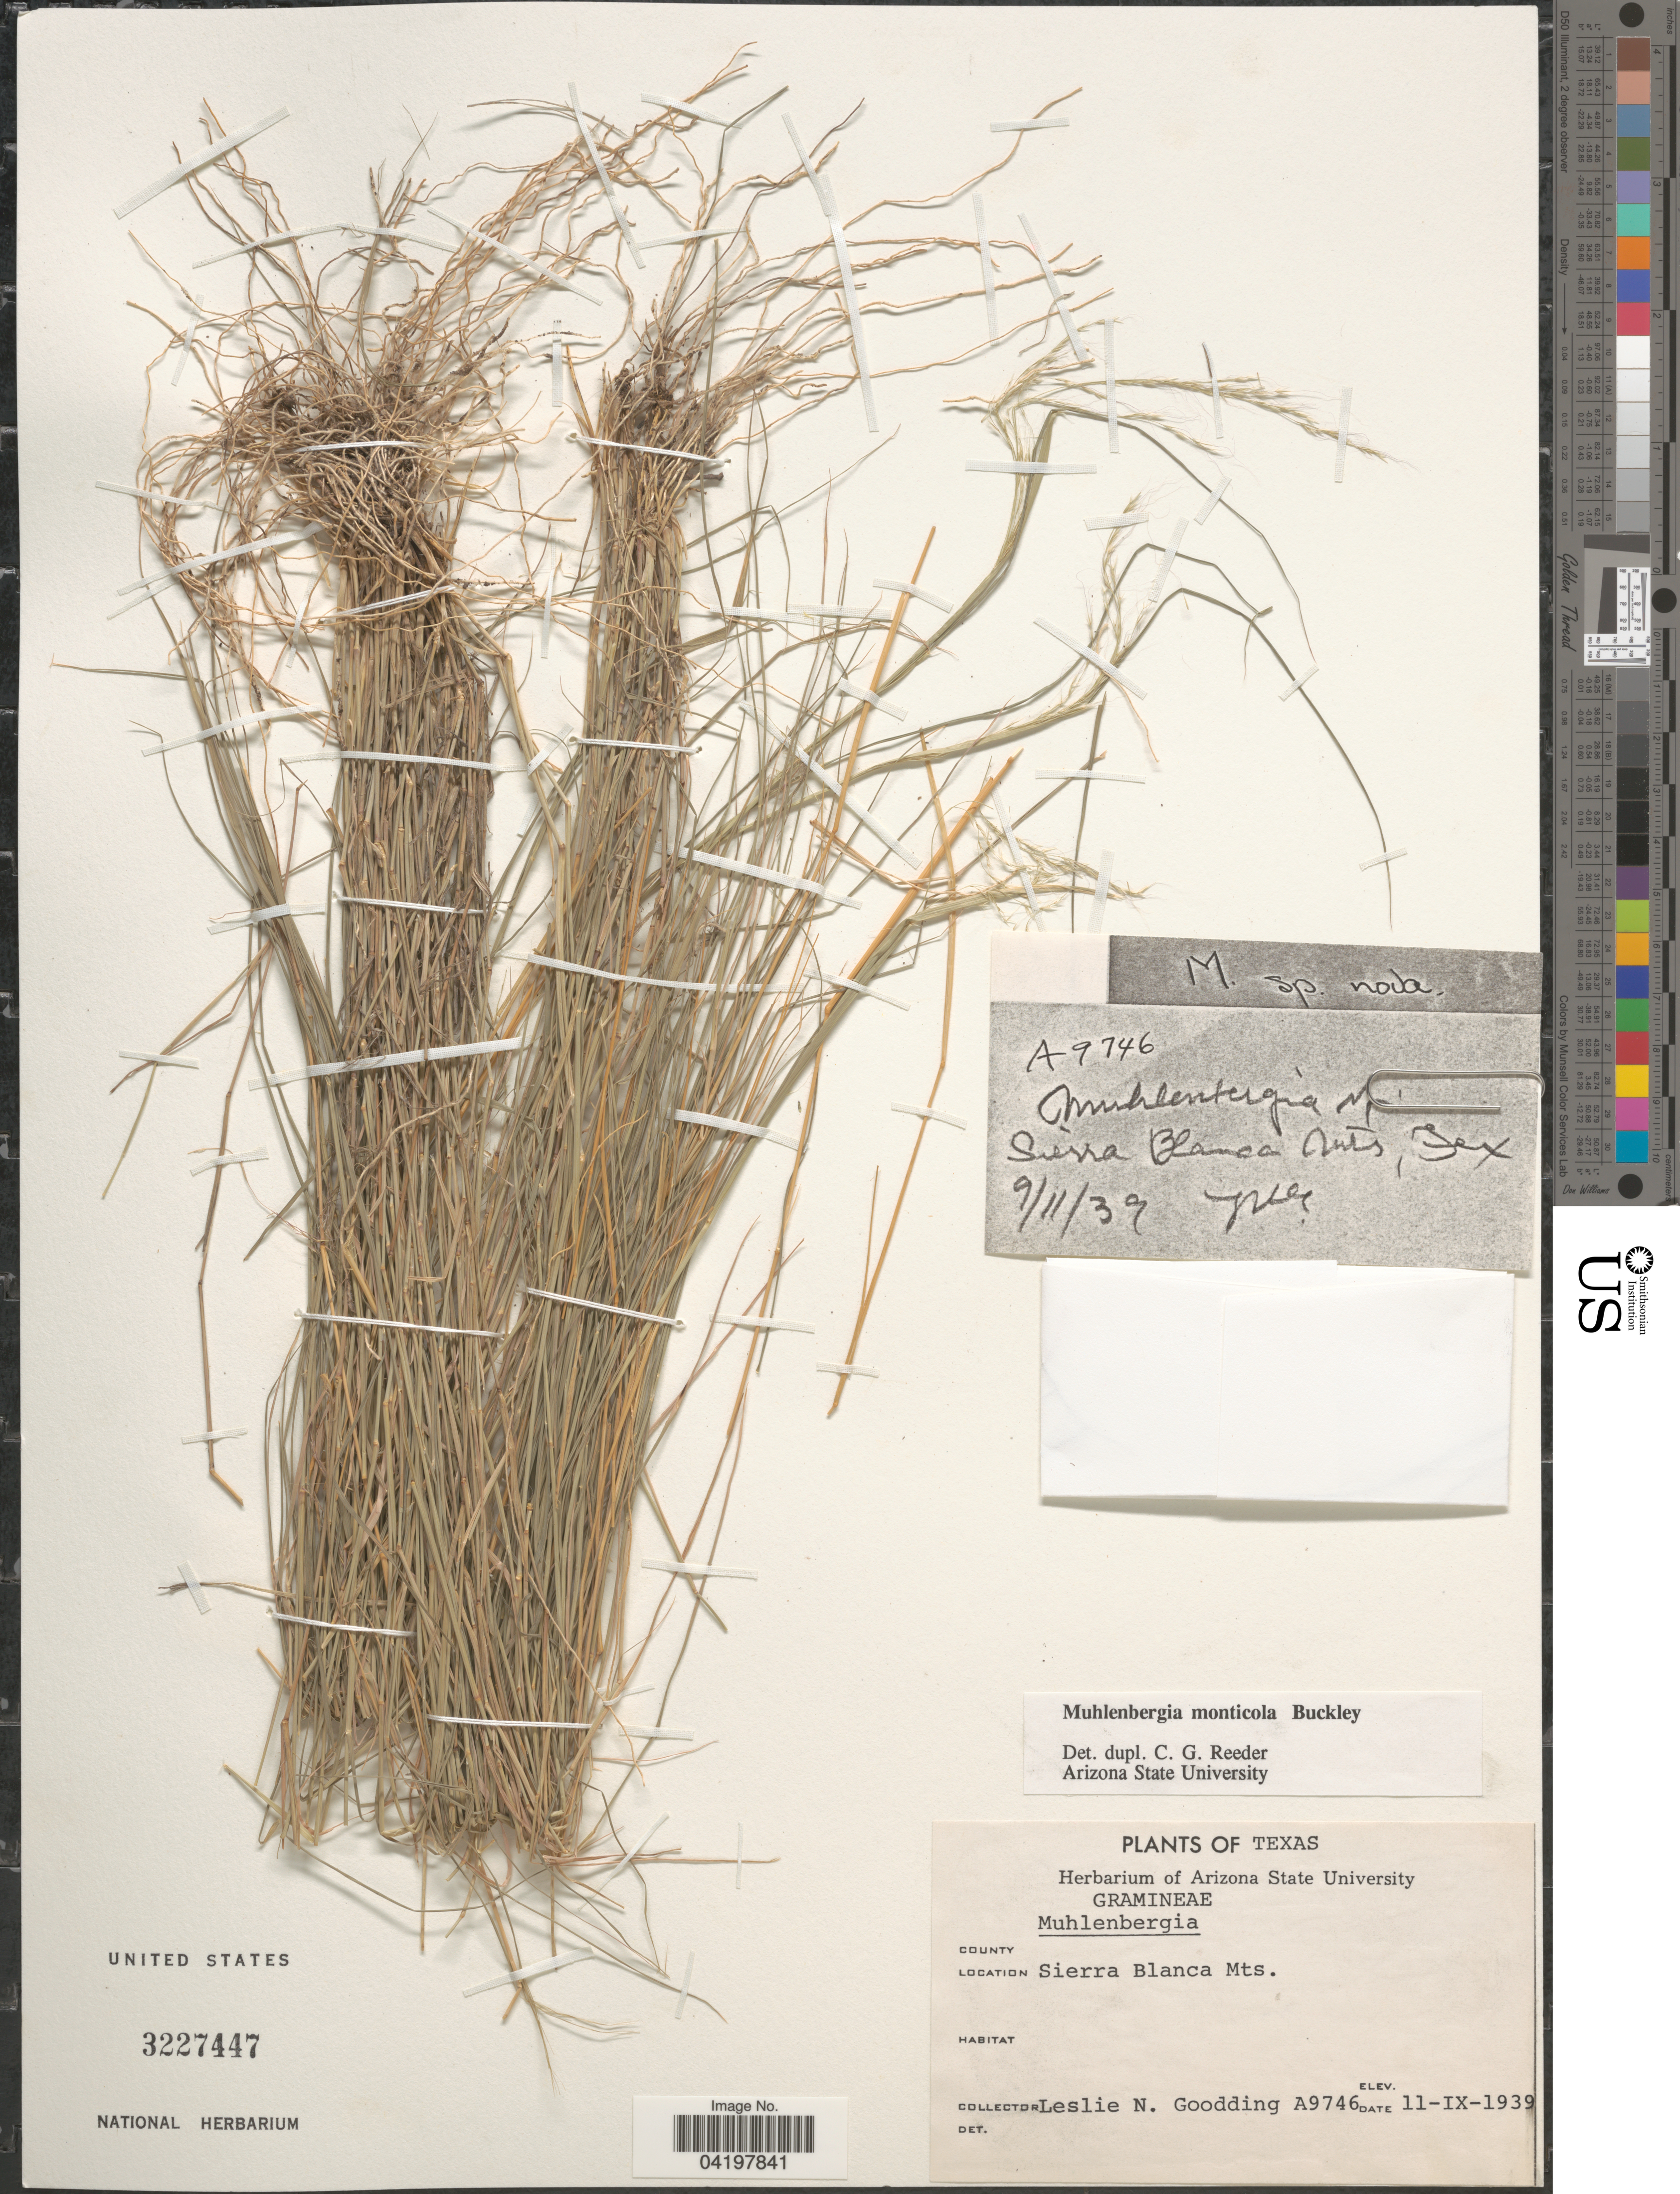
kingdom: Plantae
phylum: Tracheophyta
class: Liliopsida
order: Poales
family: Poaceae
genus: Muhlenbergia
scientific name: Muhlenbergia tenuifolia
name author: (Kunth) Kunth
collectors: L. N. Goodding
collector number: A9746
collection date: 1939-09-11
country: United States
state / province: Texas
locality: Sierra Blanca Mts.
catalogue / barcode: US 3227447